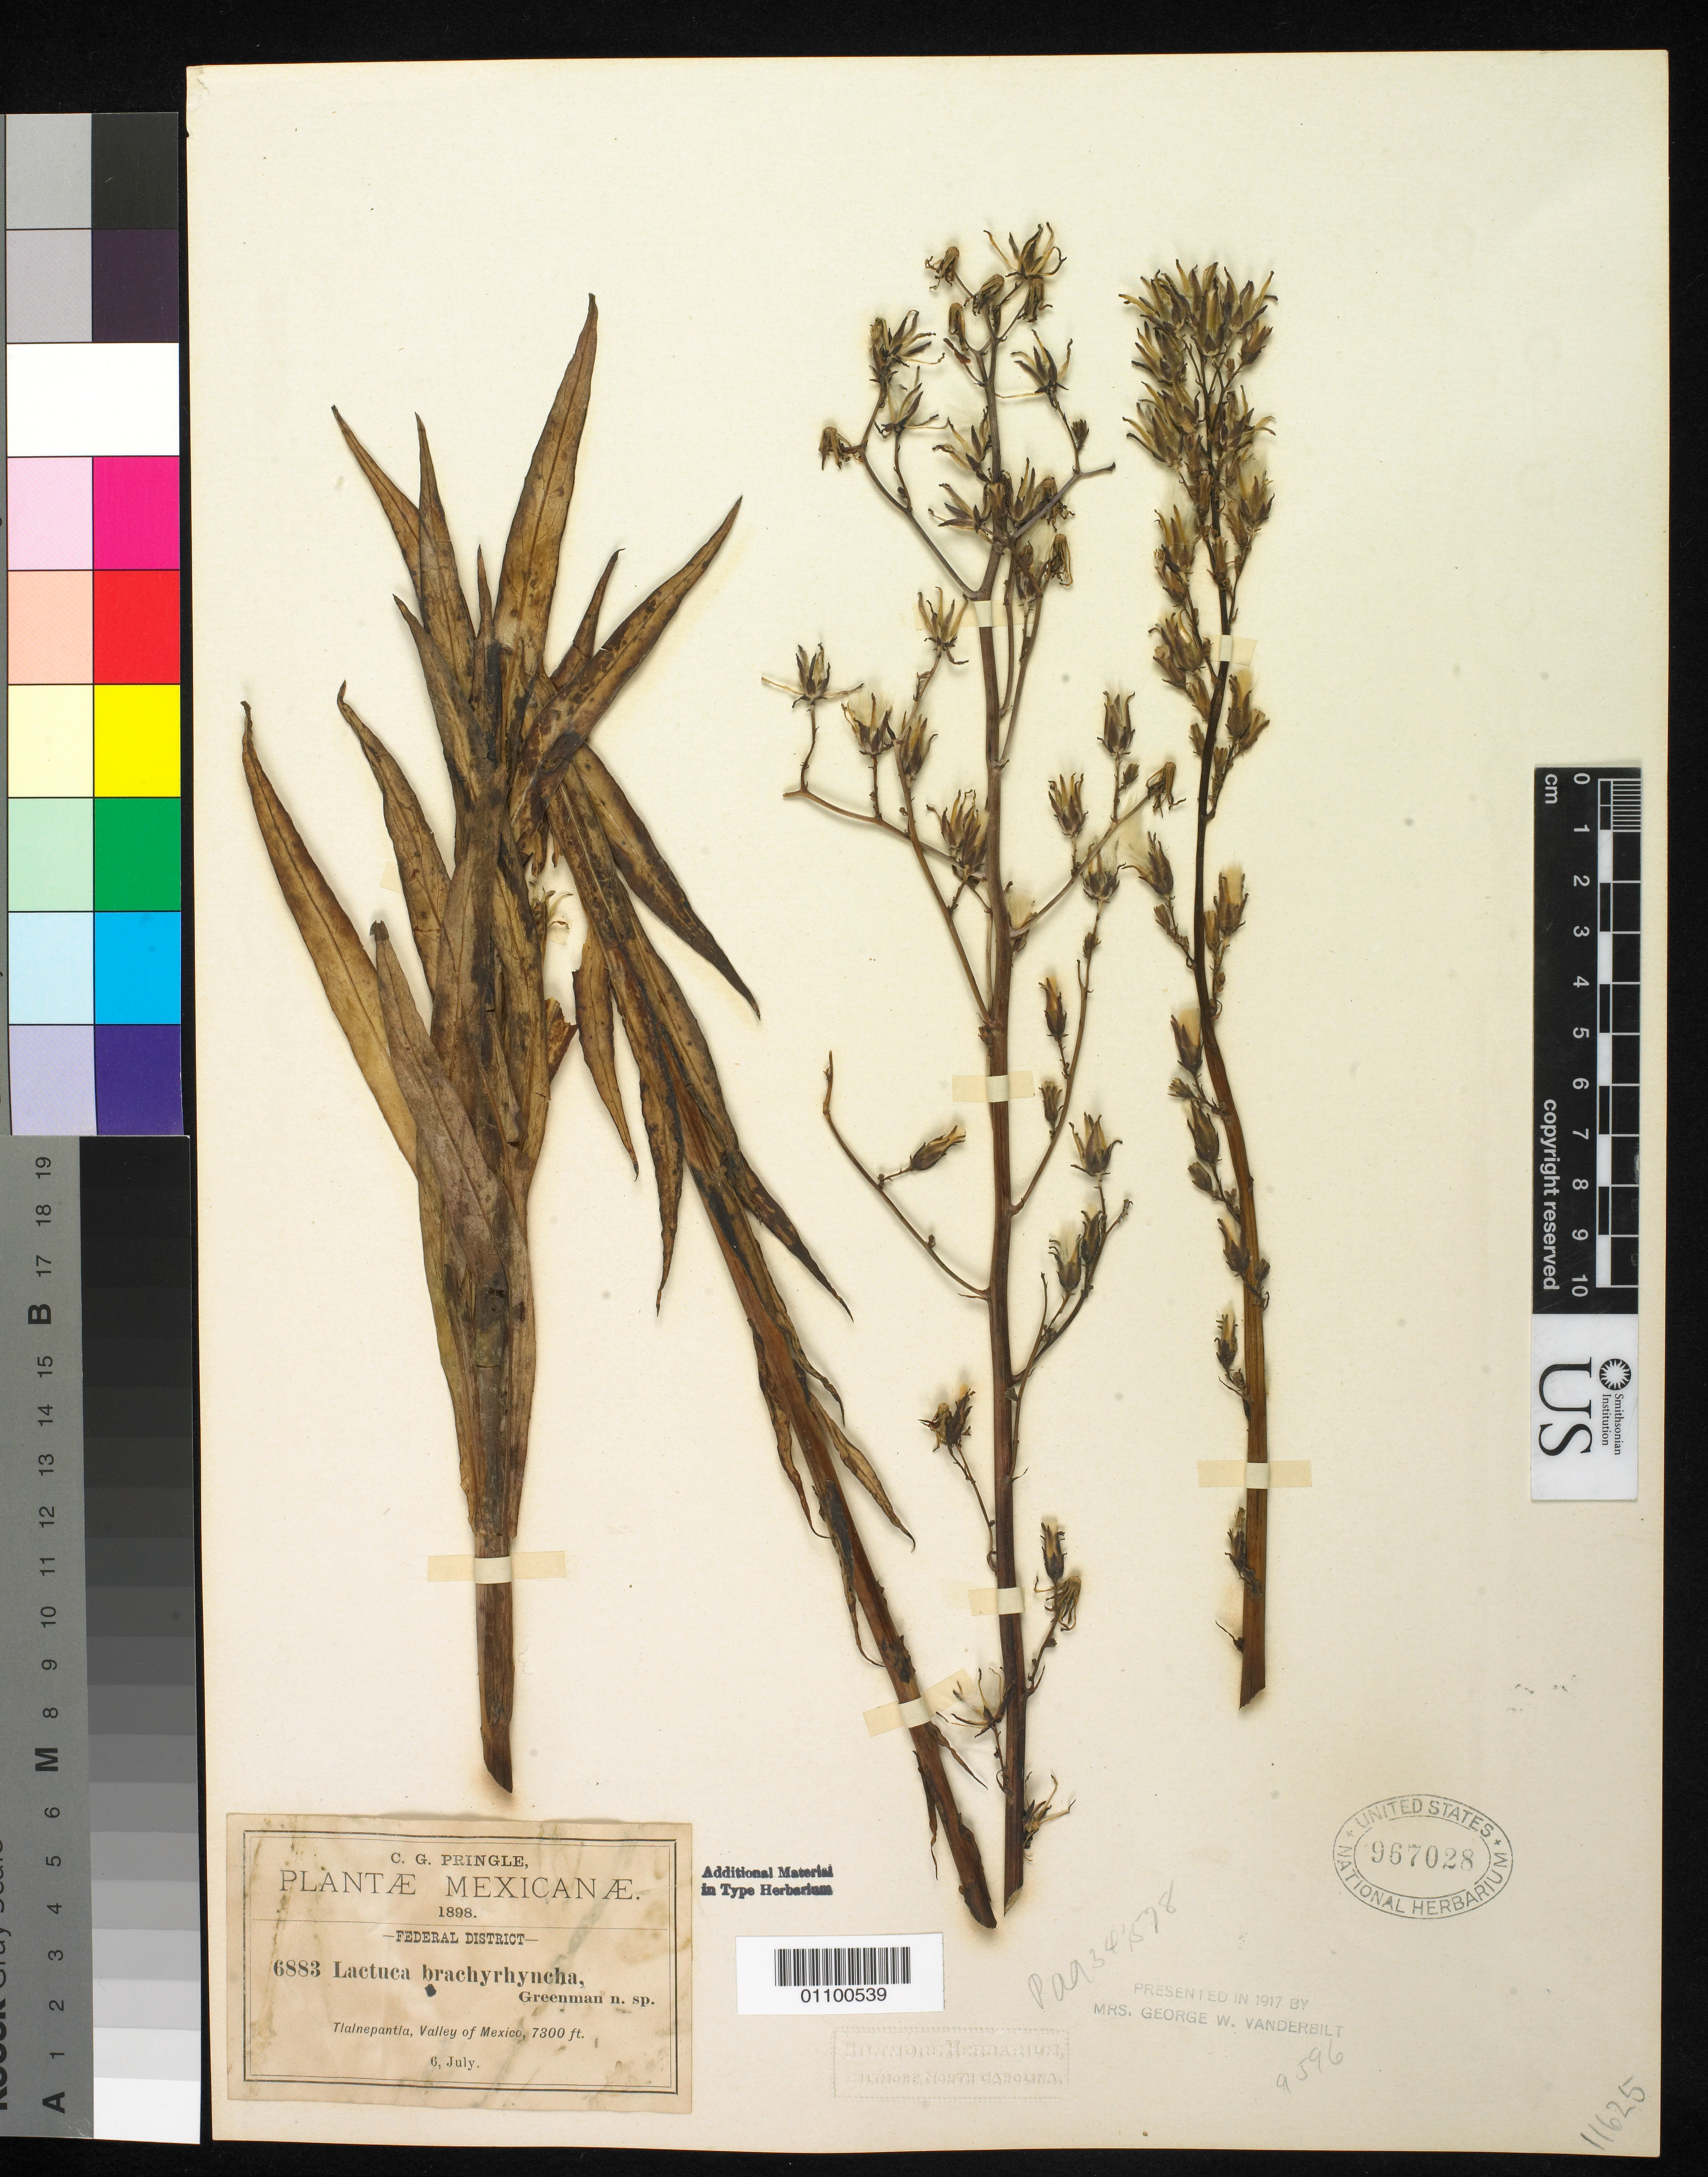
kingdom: Plantae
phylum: Tracheophyta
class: Magnoliopsida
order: Asterales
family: Asteraceae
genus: Lactuca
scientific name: Lactuca brachyrrhyncha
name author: Greenm.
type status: Isotype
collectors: C. G. Pringle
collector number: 6883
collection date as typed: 06 Jul 1898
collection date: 1898-07-06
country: Mexico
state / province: Distrito Federal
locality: Tlalnepantla, Valley of Mexico.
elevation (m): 2225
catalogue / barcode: US 967028